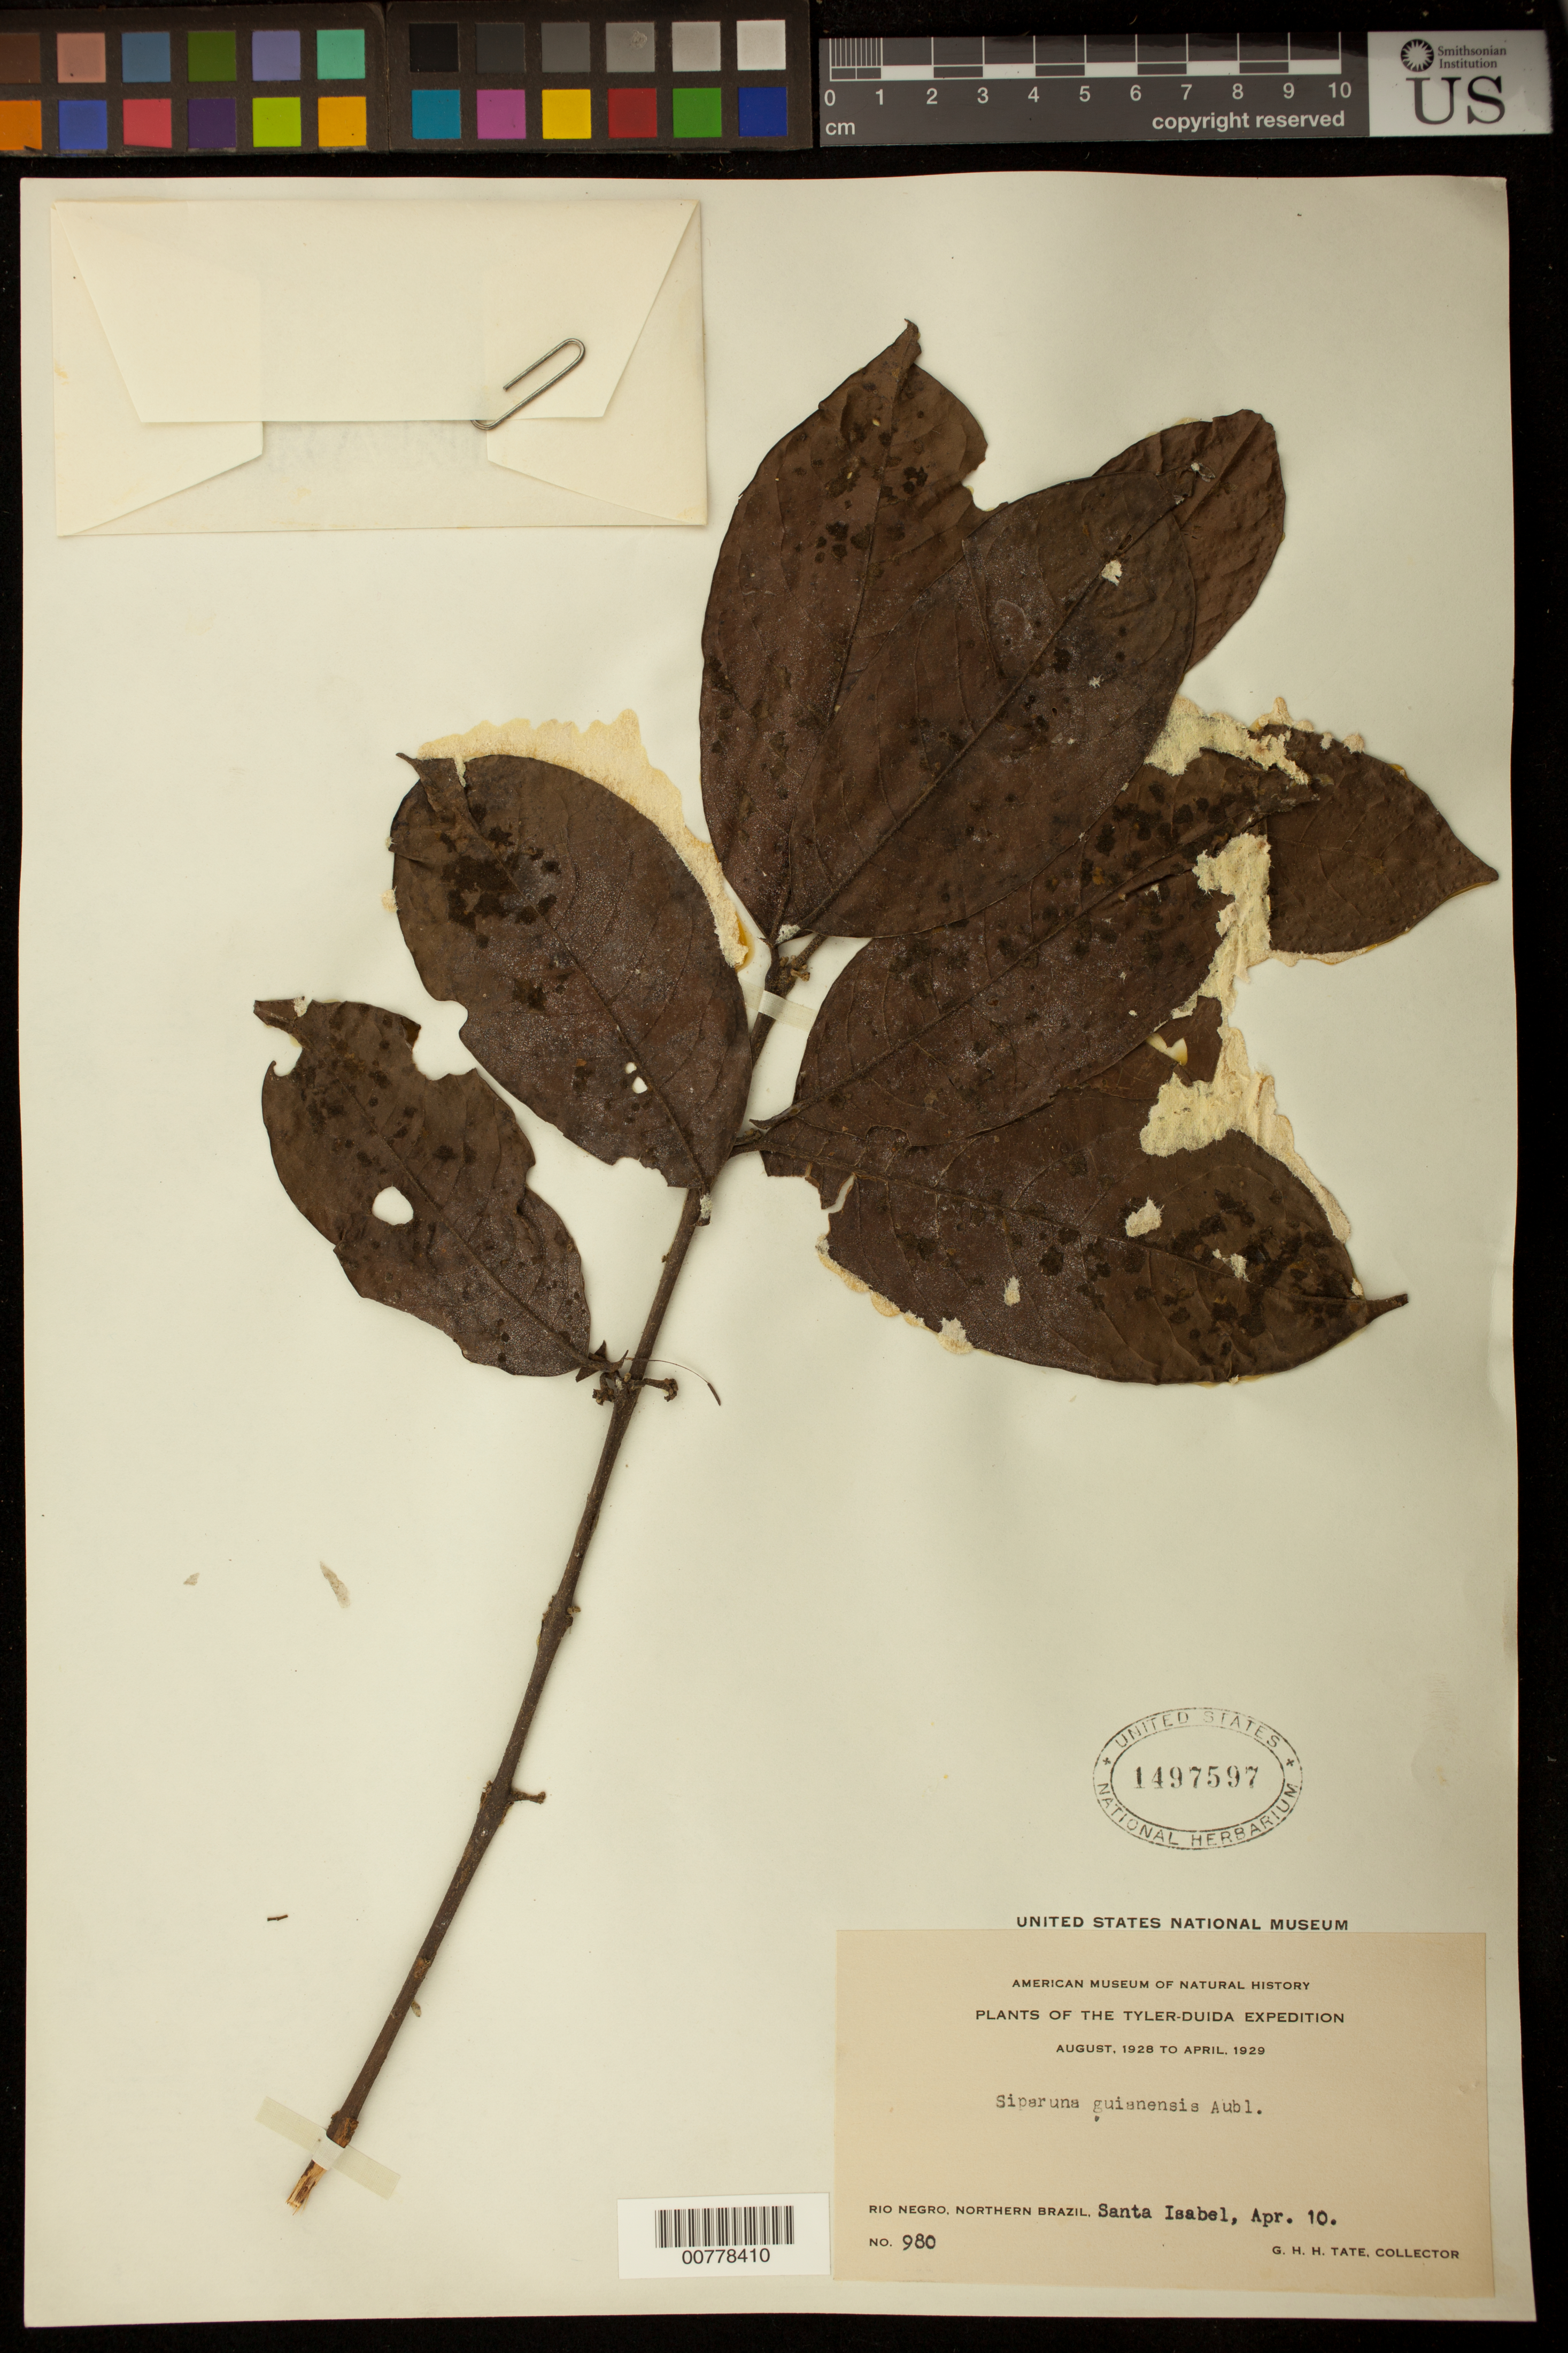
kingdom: Plantae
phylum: Tracheophyta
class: Magnoliopsida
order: Laurales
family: Siparunaceae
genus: Siparuna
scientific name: Siparuna guianensis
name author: Aubl.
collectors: G. H. H.Tate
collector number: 980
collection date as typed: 10-Apr-29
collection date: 1929-04-10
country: Brazil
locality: Rio Negro. Santa Isabel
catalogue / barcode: US 1497597